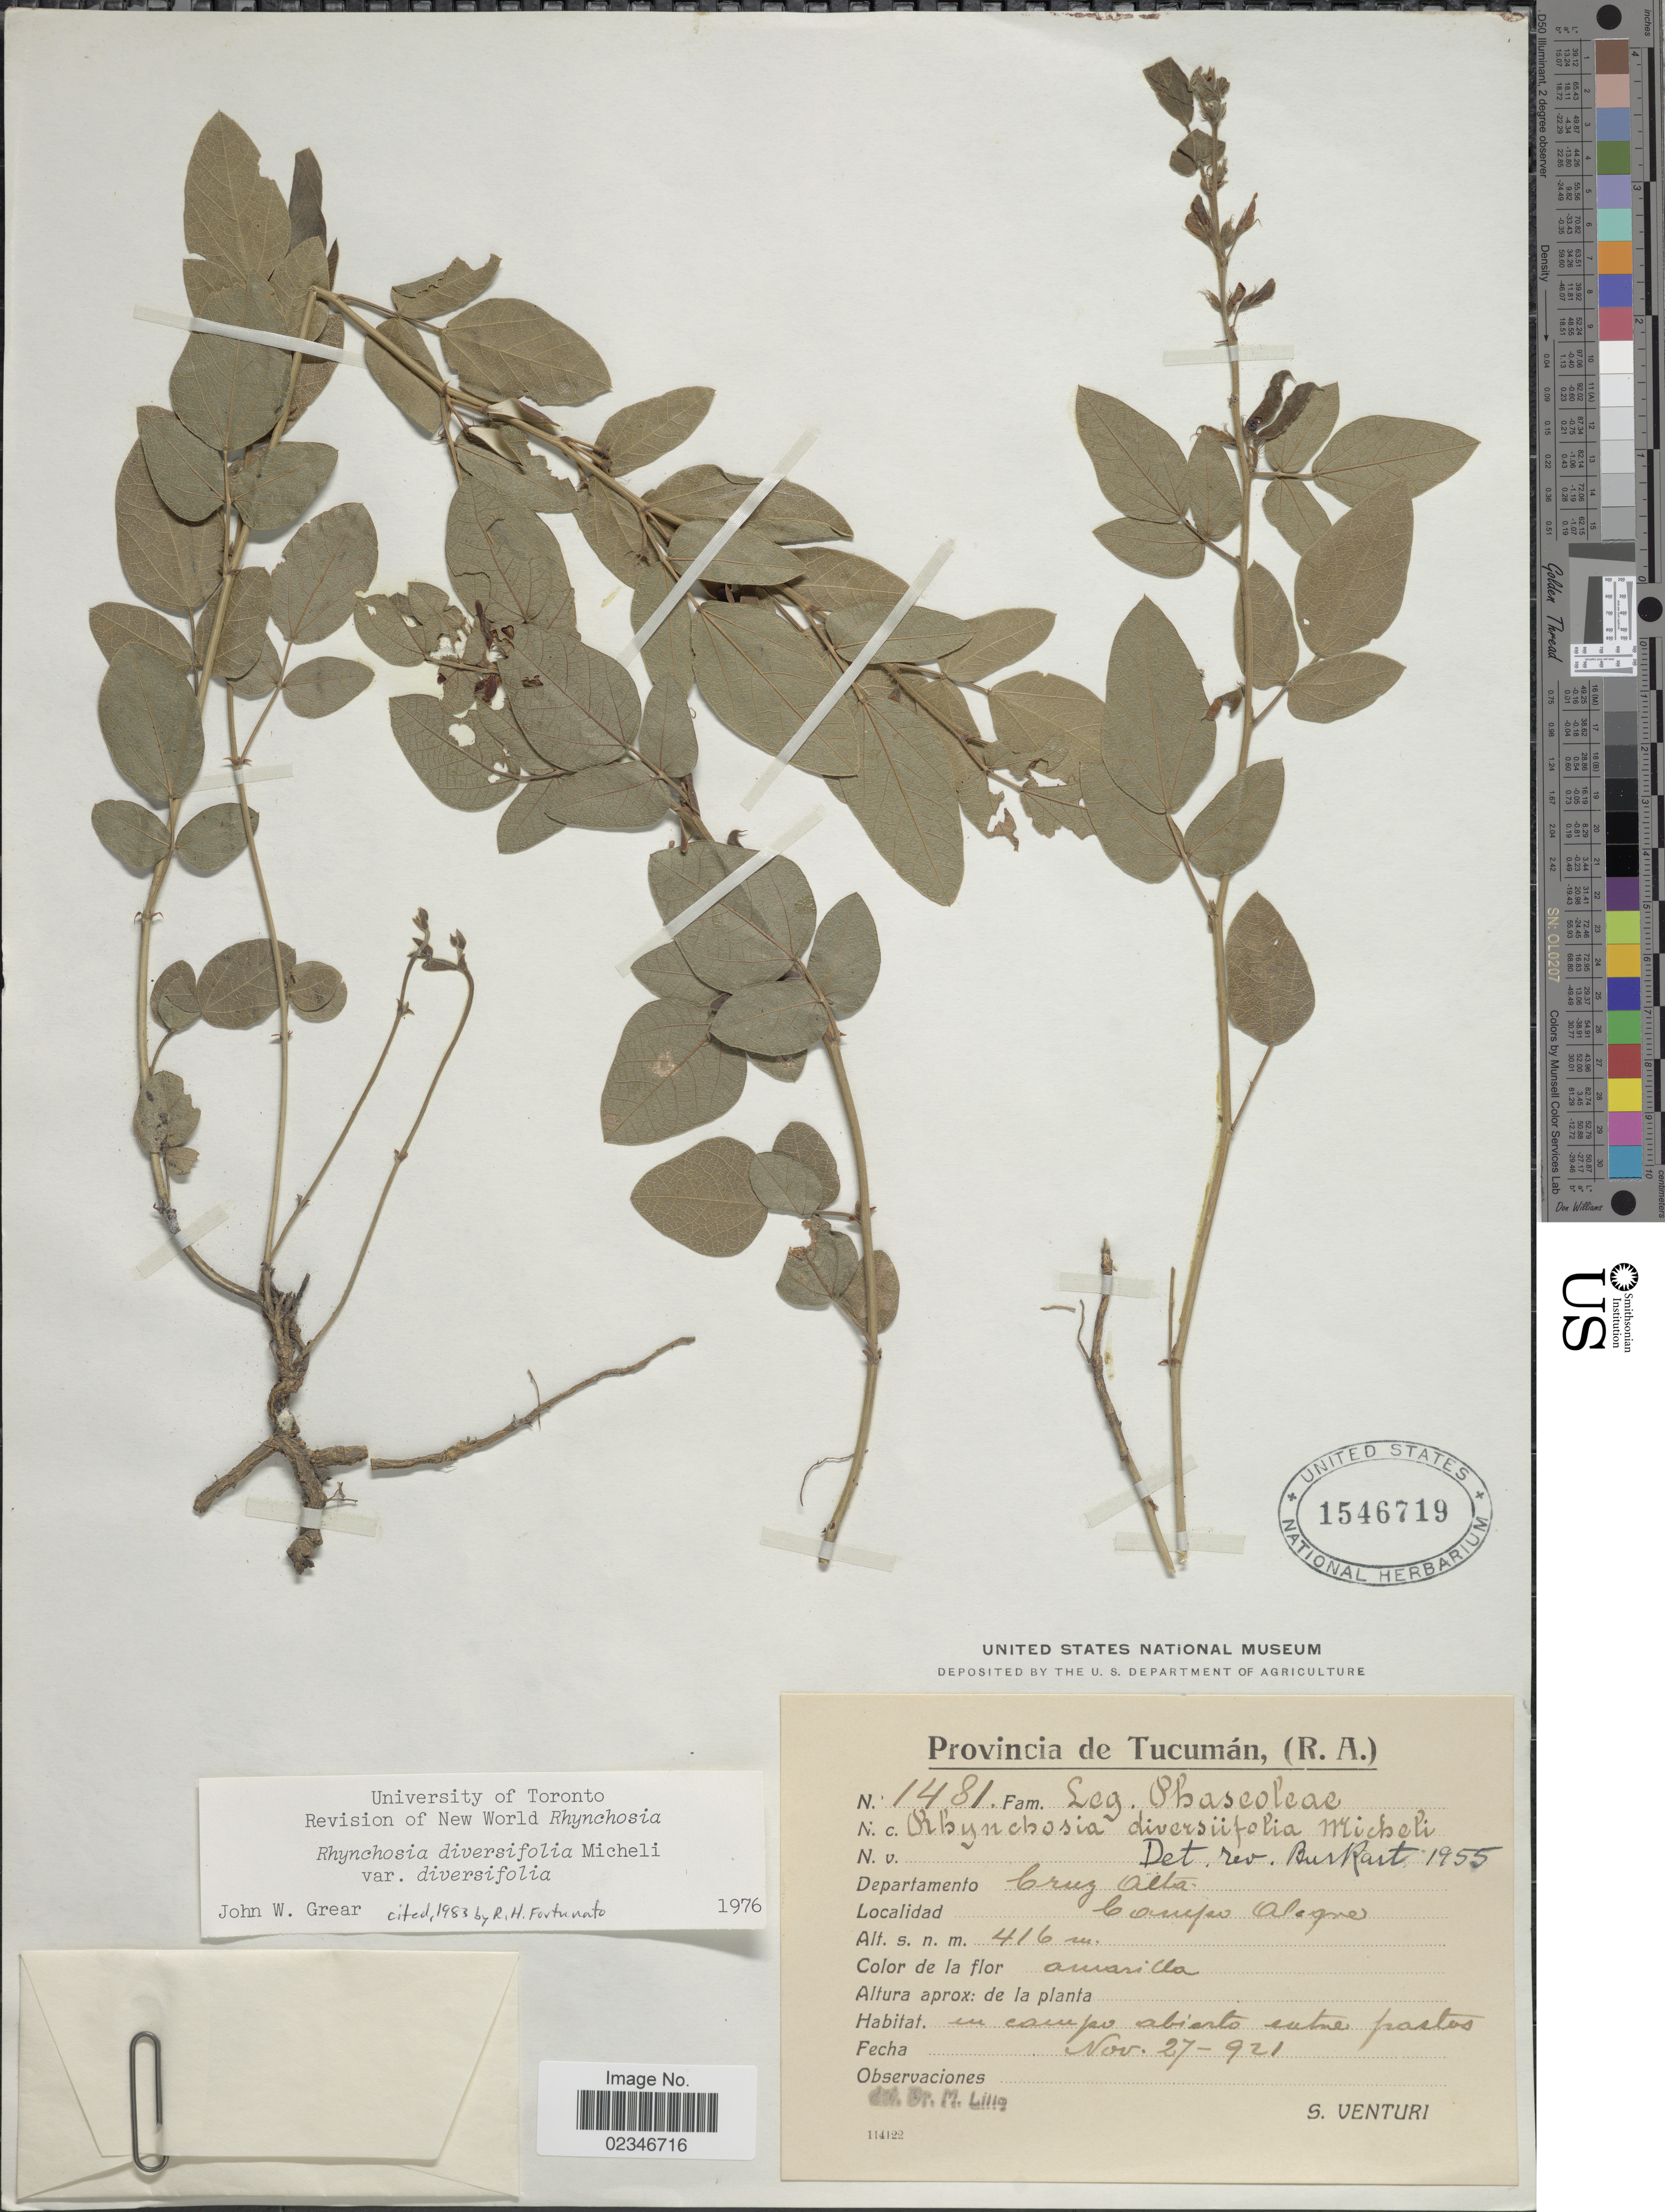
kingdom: Plantae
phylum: Tracheophyta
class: Magnoliopsida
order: Fabales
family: Fabaceae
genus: Rhynchosia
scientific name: Rhynchosia diversifolia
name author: Micheli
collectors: S. Venturi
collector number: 1481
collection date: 1921-11-27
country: Argentina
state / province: Tucuman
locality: Departamento Cruz Alta, Campo Alegre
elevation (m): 416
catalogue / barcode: US 1546719